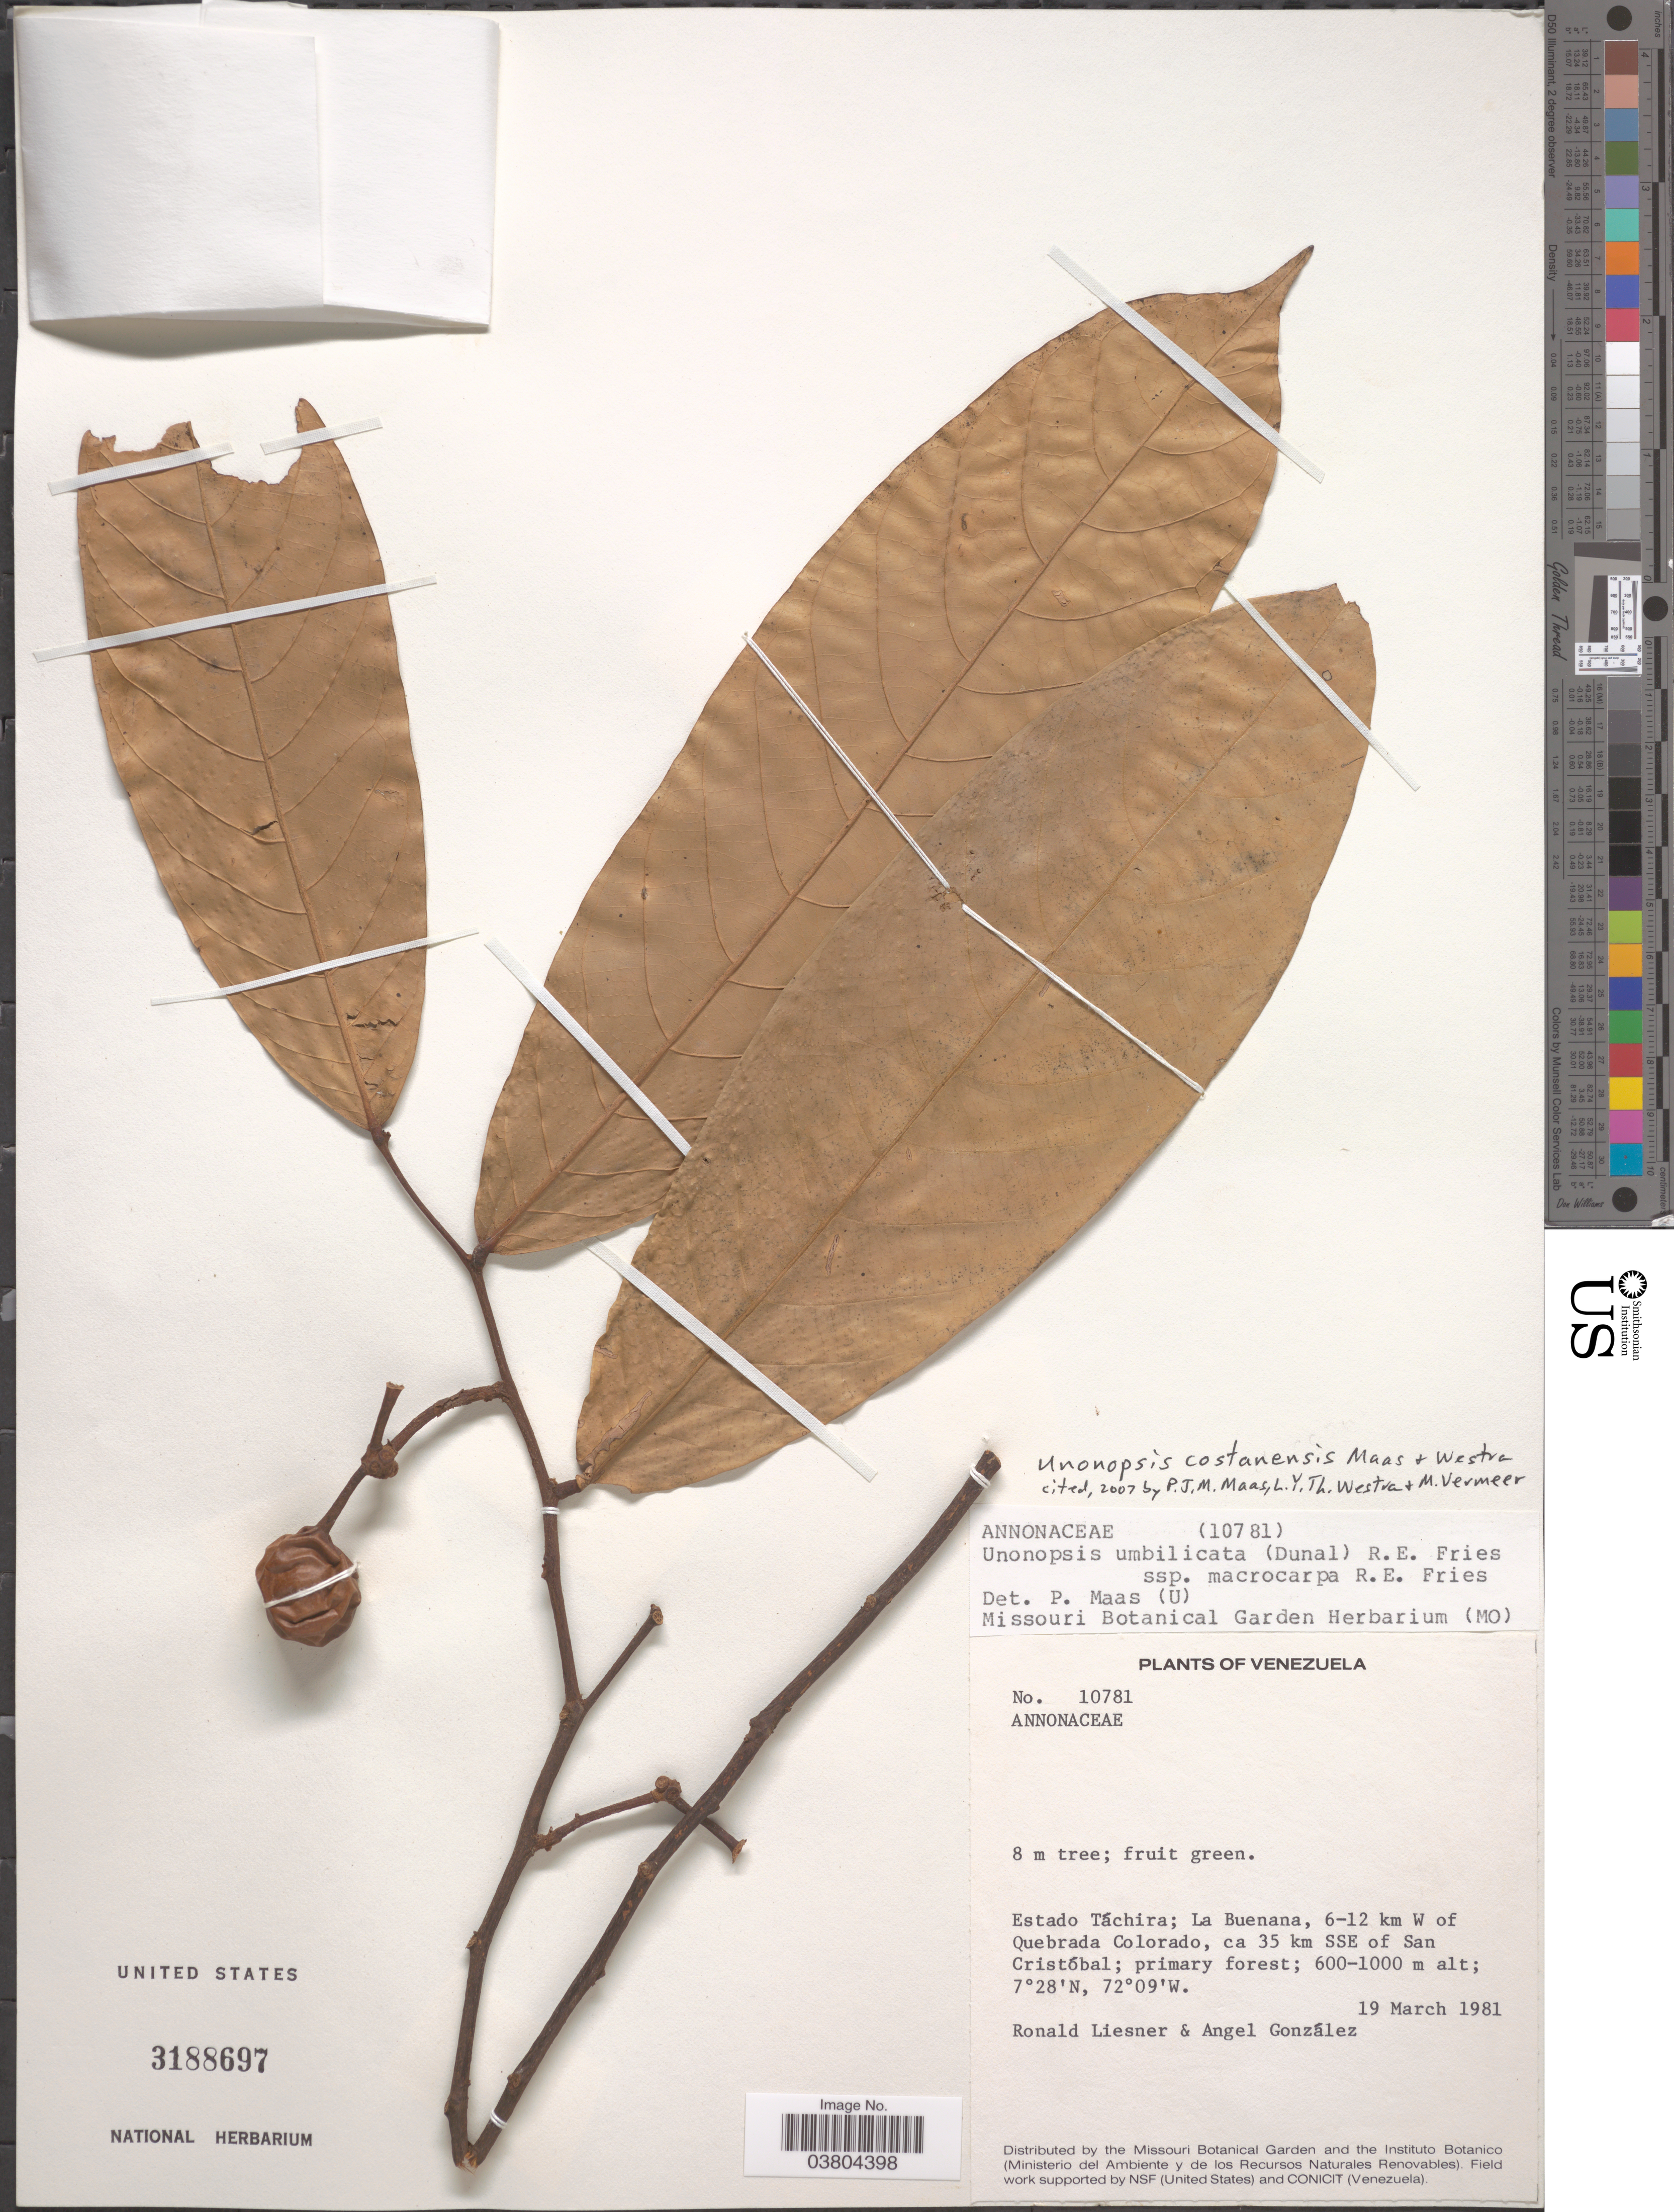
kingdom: Plantae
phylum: Tracheophyta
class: Magnoliopsida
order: Magnoliales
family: Annonaceae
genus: Unonopsis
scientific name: Unonopsis costanensis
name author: Maas & Westra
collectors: R. L. Liesner & A. C. González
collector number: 10781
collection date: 1981-03-19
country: Venezuela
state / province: Tachira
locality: La Buenana, 6-12 km W of Quebrada Colorado, ca 35 km SSE of San Cristóbal.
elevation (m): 600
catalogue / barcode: US 3188697